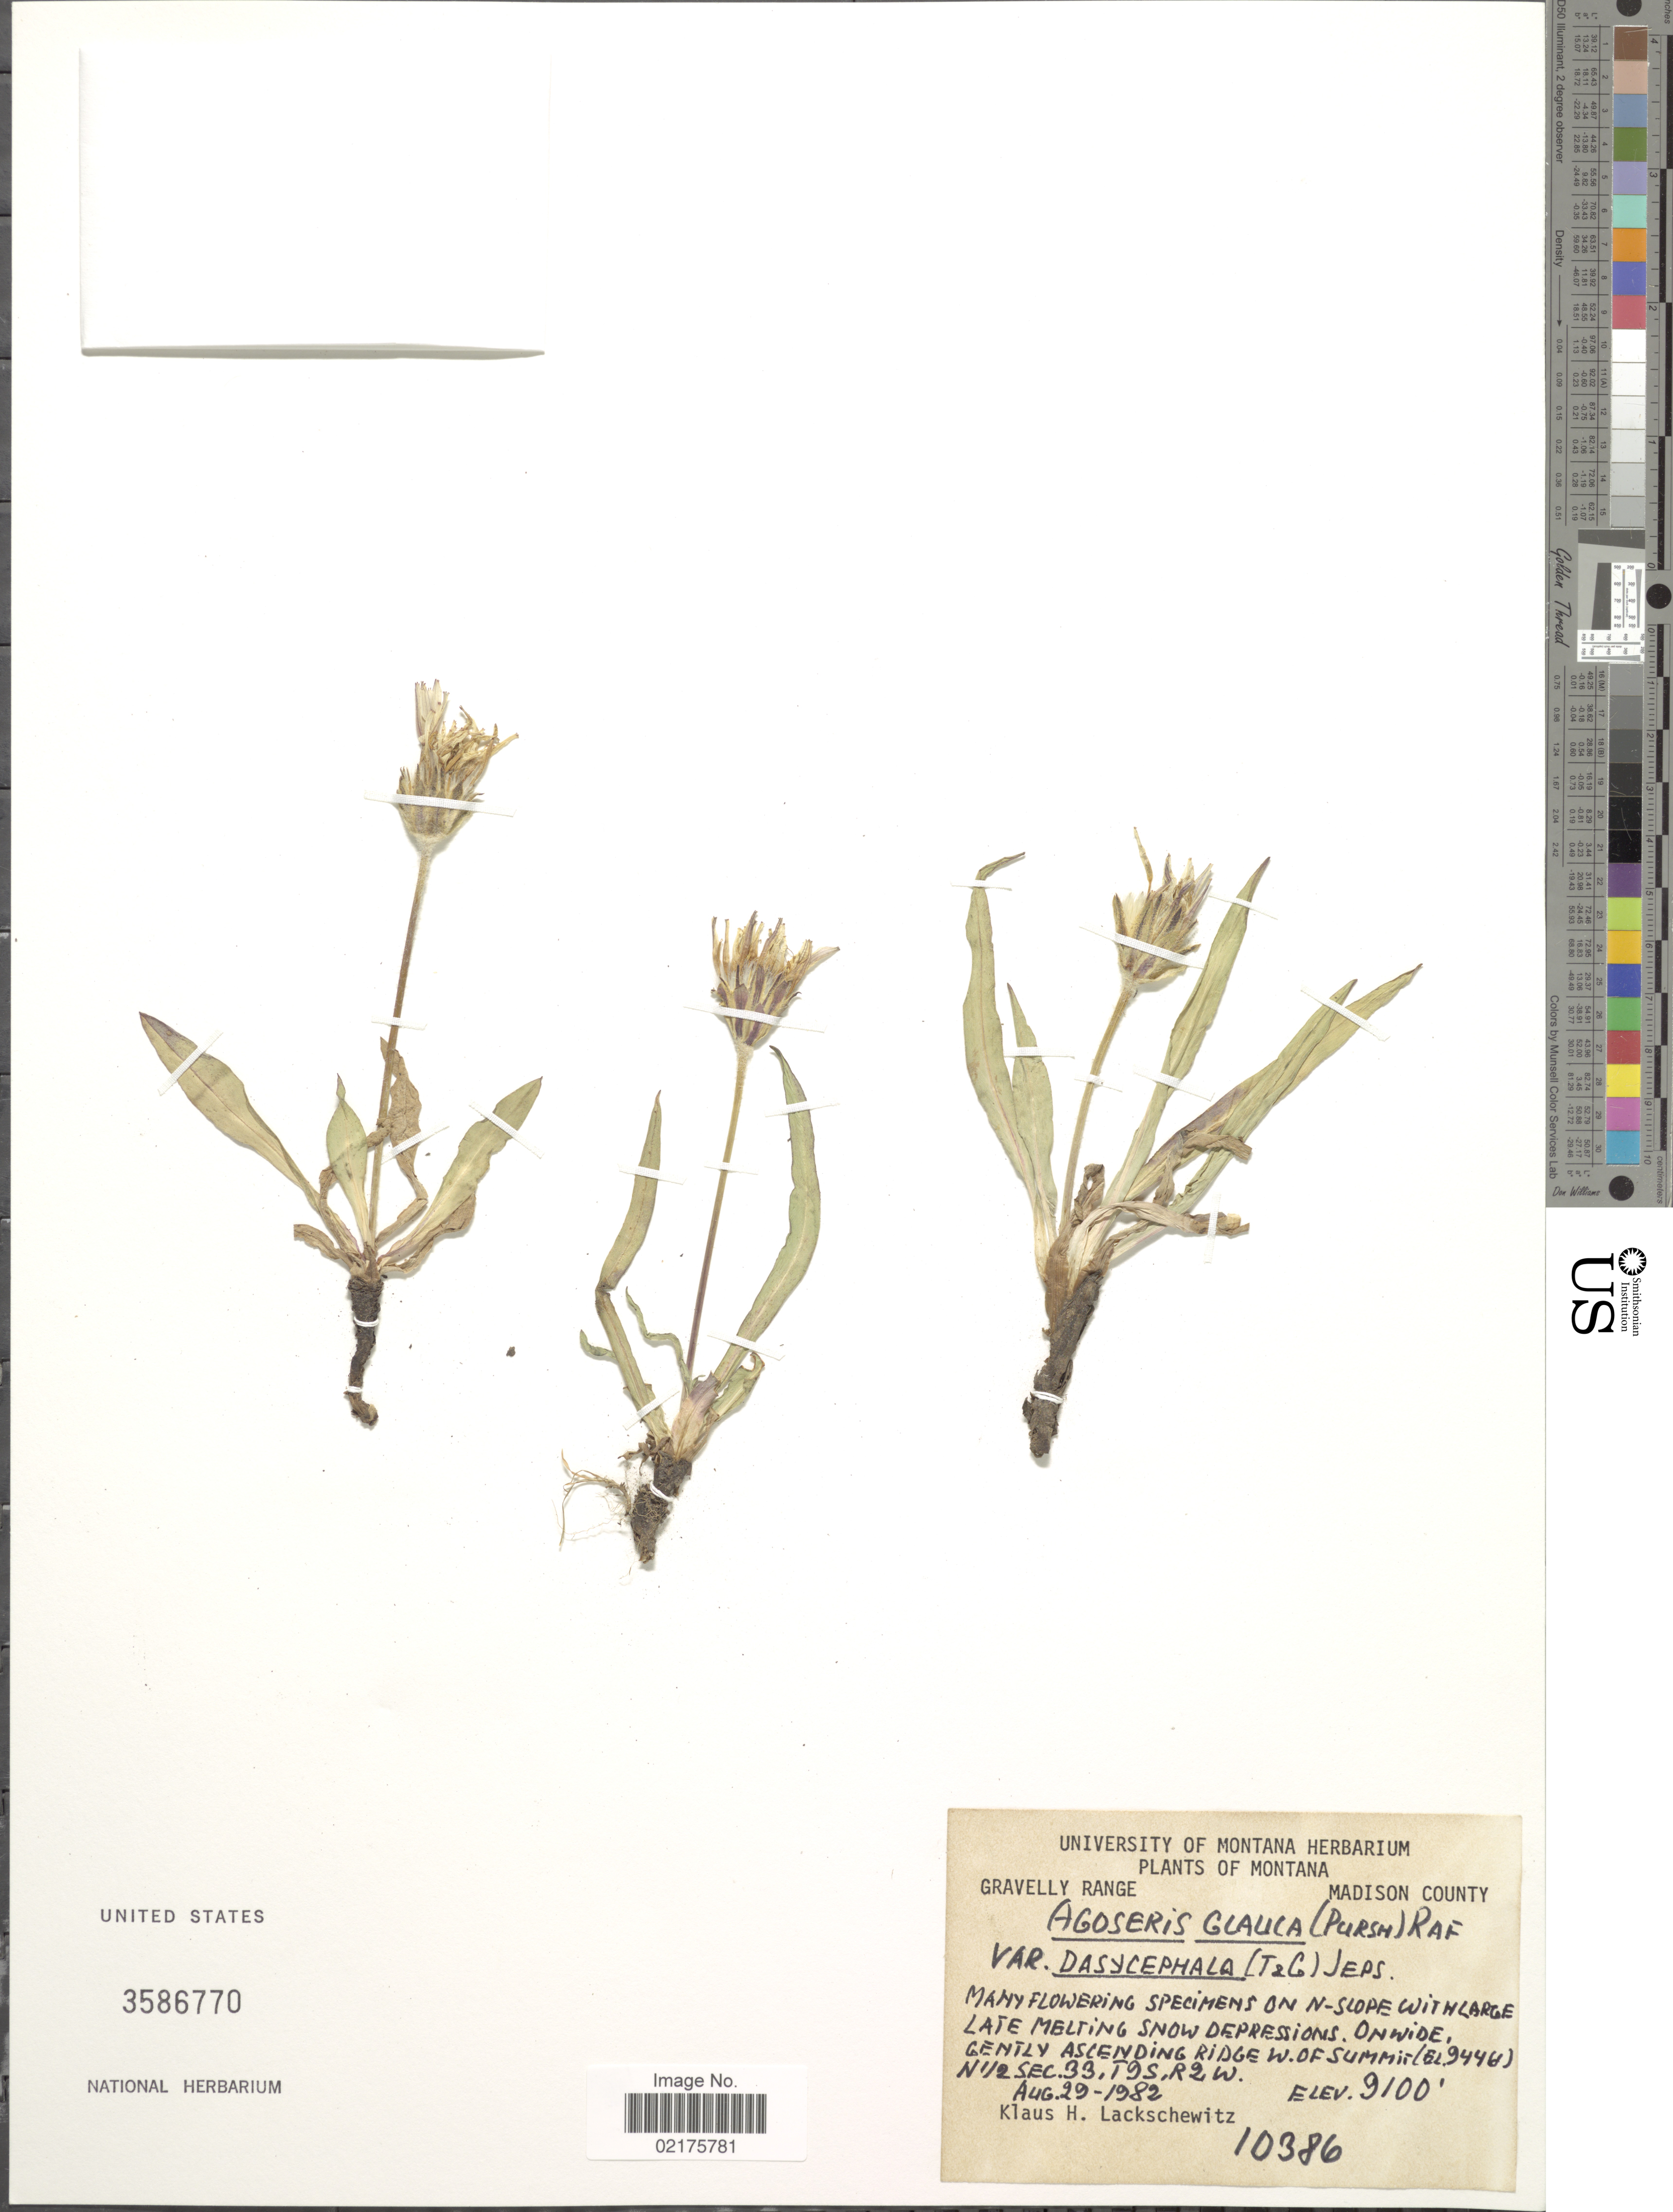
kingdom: Plantae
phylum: Tracheophyta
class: Magnoliopsida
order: Asterales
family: Asteraceae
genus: Agoseris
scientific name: Agoseris glauca var. glauca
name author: (Pursh) Raf.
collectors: K. Lackschewitz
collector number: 10386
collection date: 1982-08-29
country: United States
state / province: Montana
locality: Gravelly Range, Madison County, on N- slope with large late melting snow depressions, On wide Gently Ascending Ridge W of Summit, N½ Sec. 33, T9S,R2W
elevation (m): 2774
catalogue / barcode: US 3586770